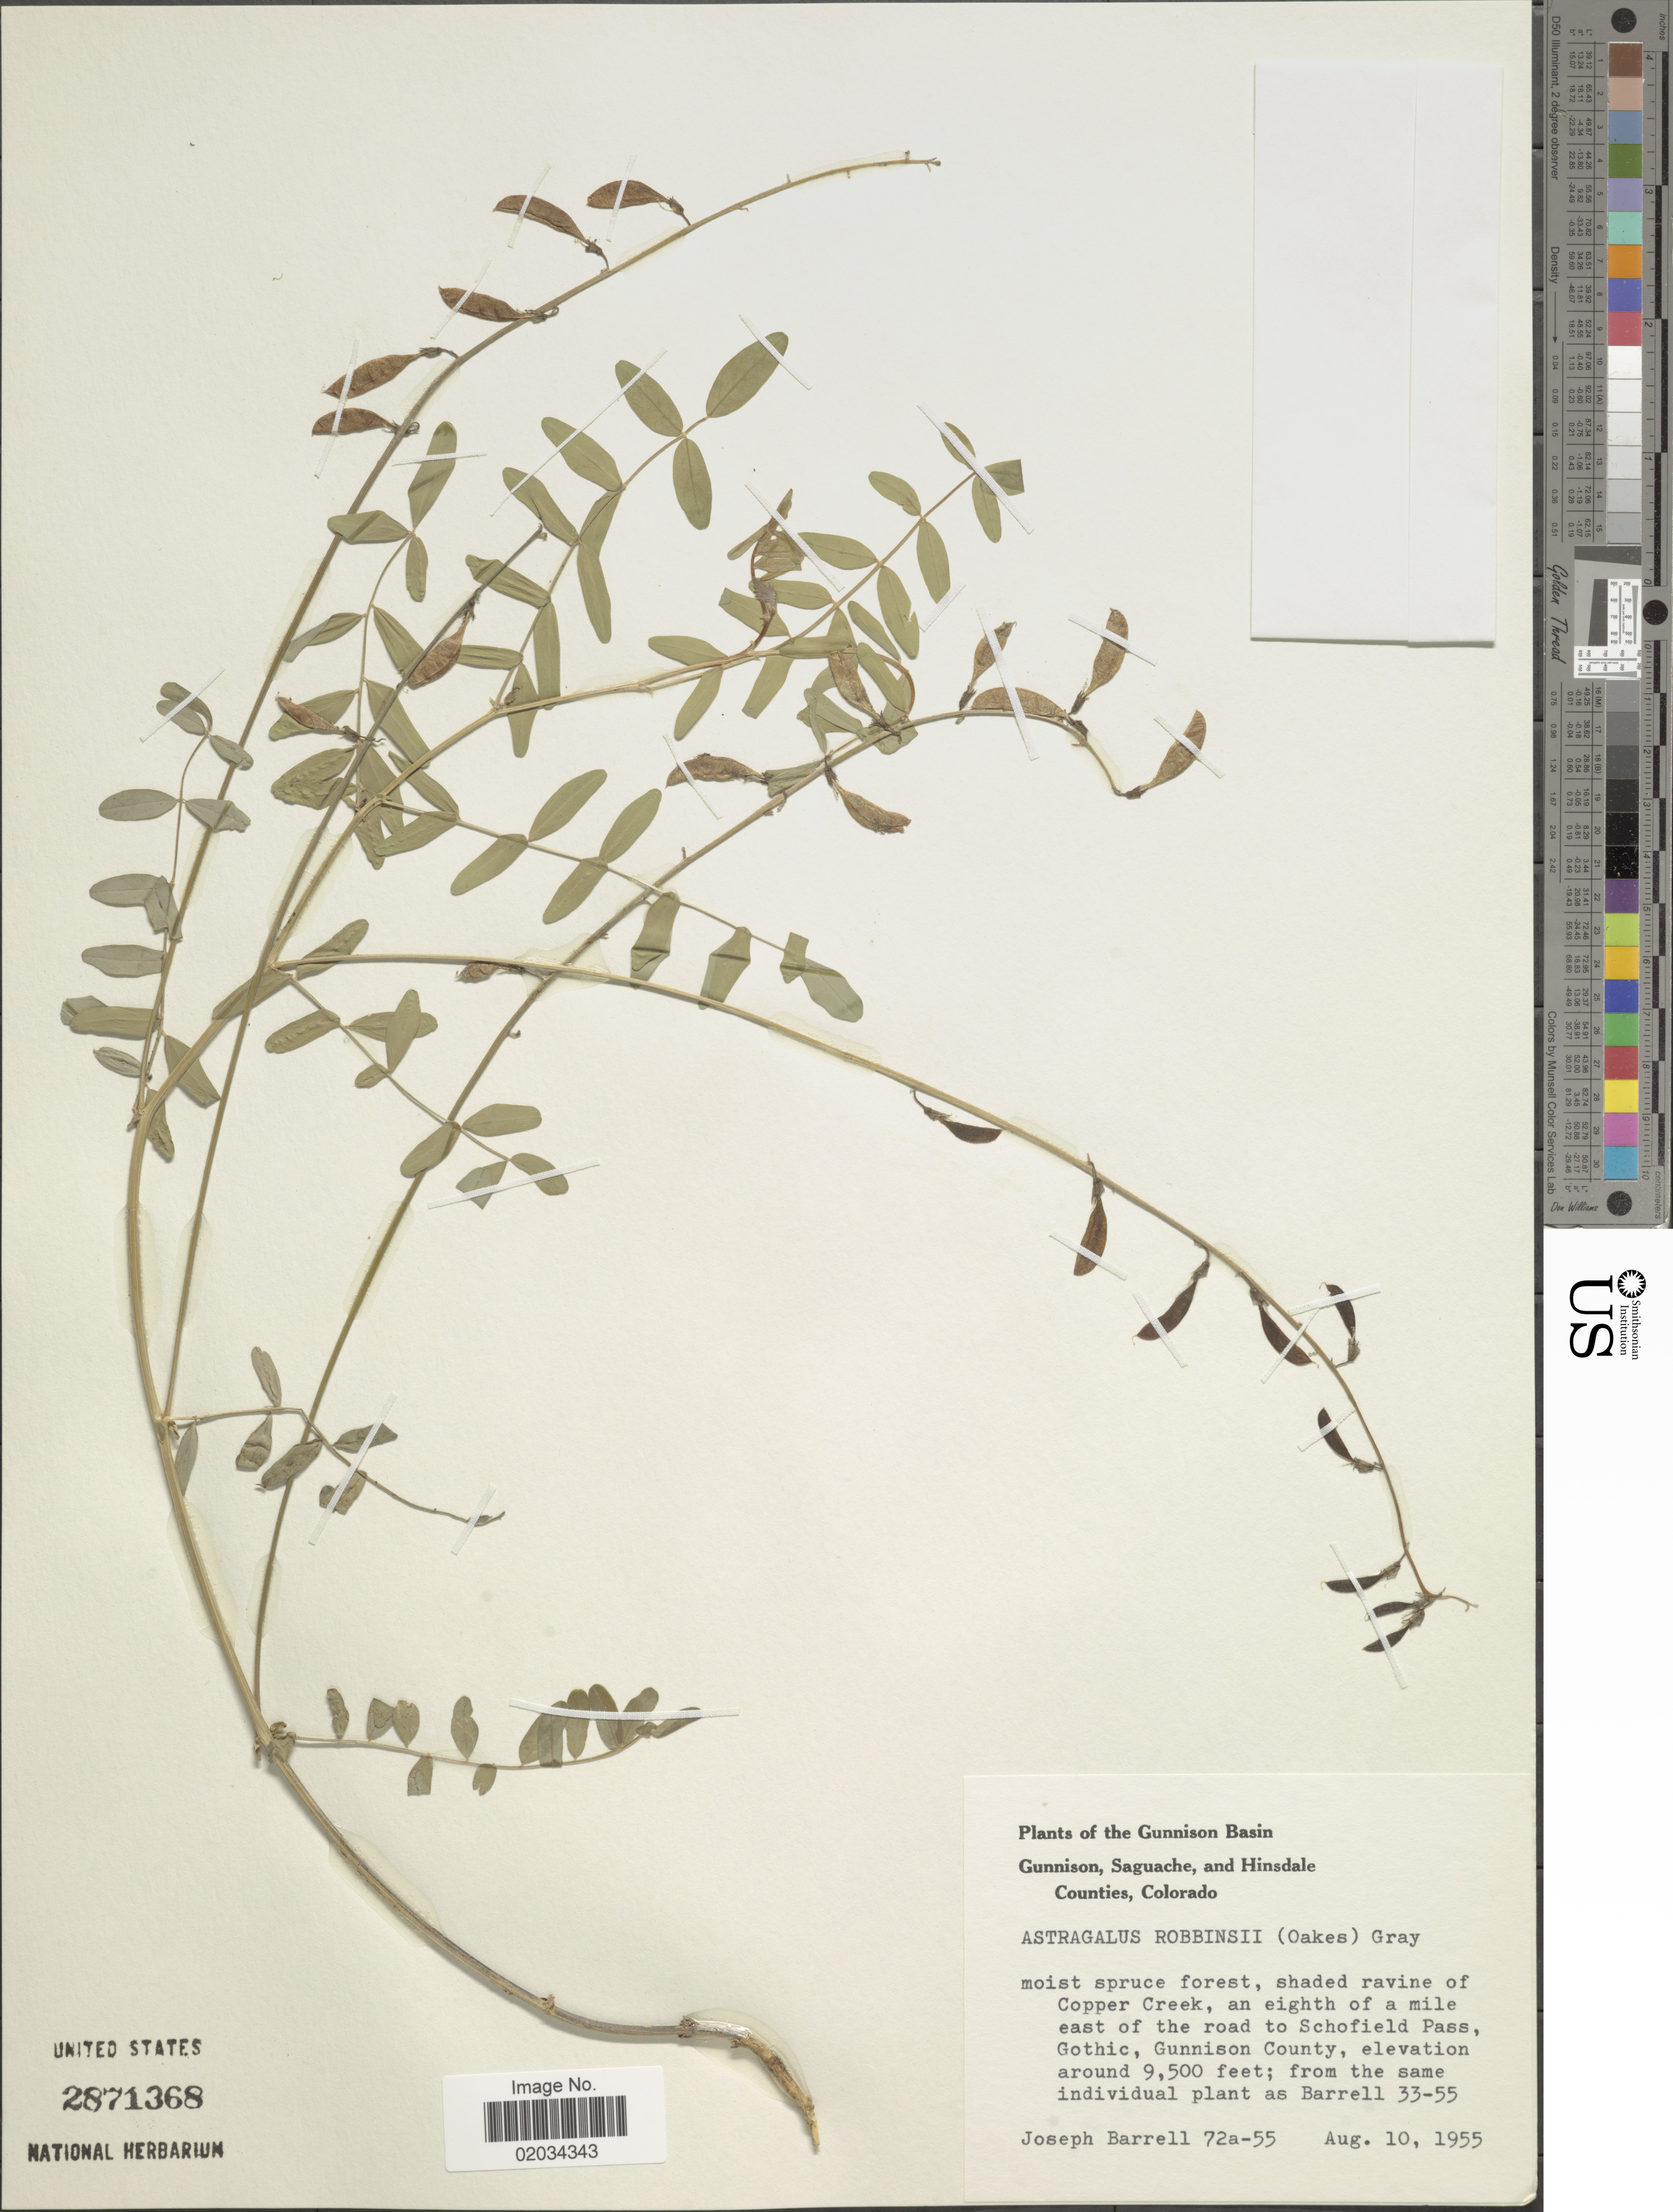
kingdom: Plantae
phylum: Tracheophyta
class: Magnoliopsida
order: Fabales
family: Fabaceae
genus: Astragalus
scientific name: Astragalus robbinsii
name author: (Oakes) A. Gray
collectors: J. Barrell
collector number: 72a-55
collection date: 1955-08-10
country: United States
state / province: Colorado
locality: Gunnison Basin, Gunnison, Saguache, and Hinsdale Counties, Copper Creek, and eight of a mile east of the road to Schofield Pass, Gothic, Gunnison County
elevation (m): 2896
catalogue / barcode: US 2871368